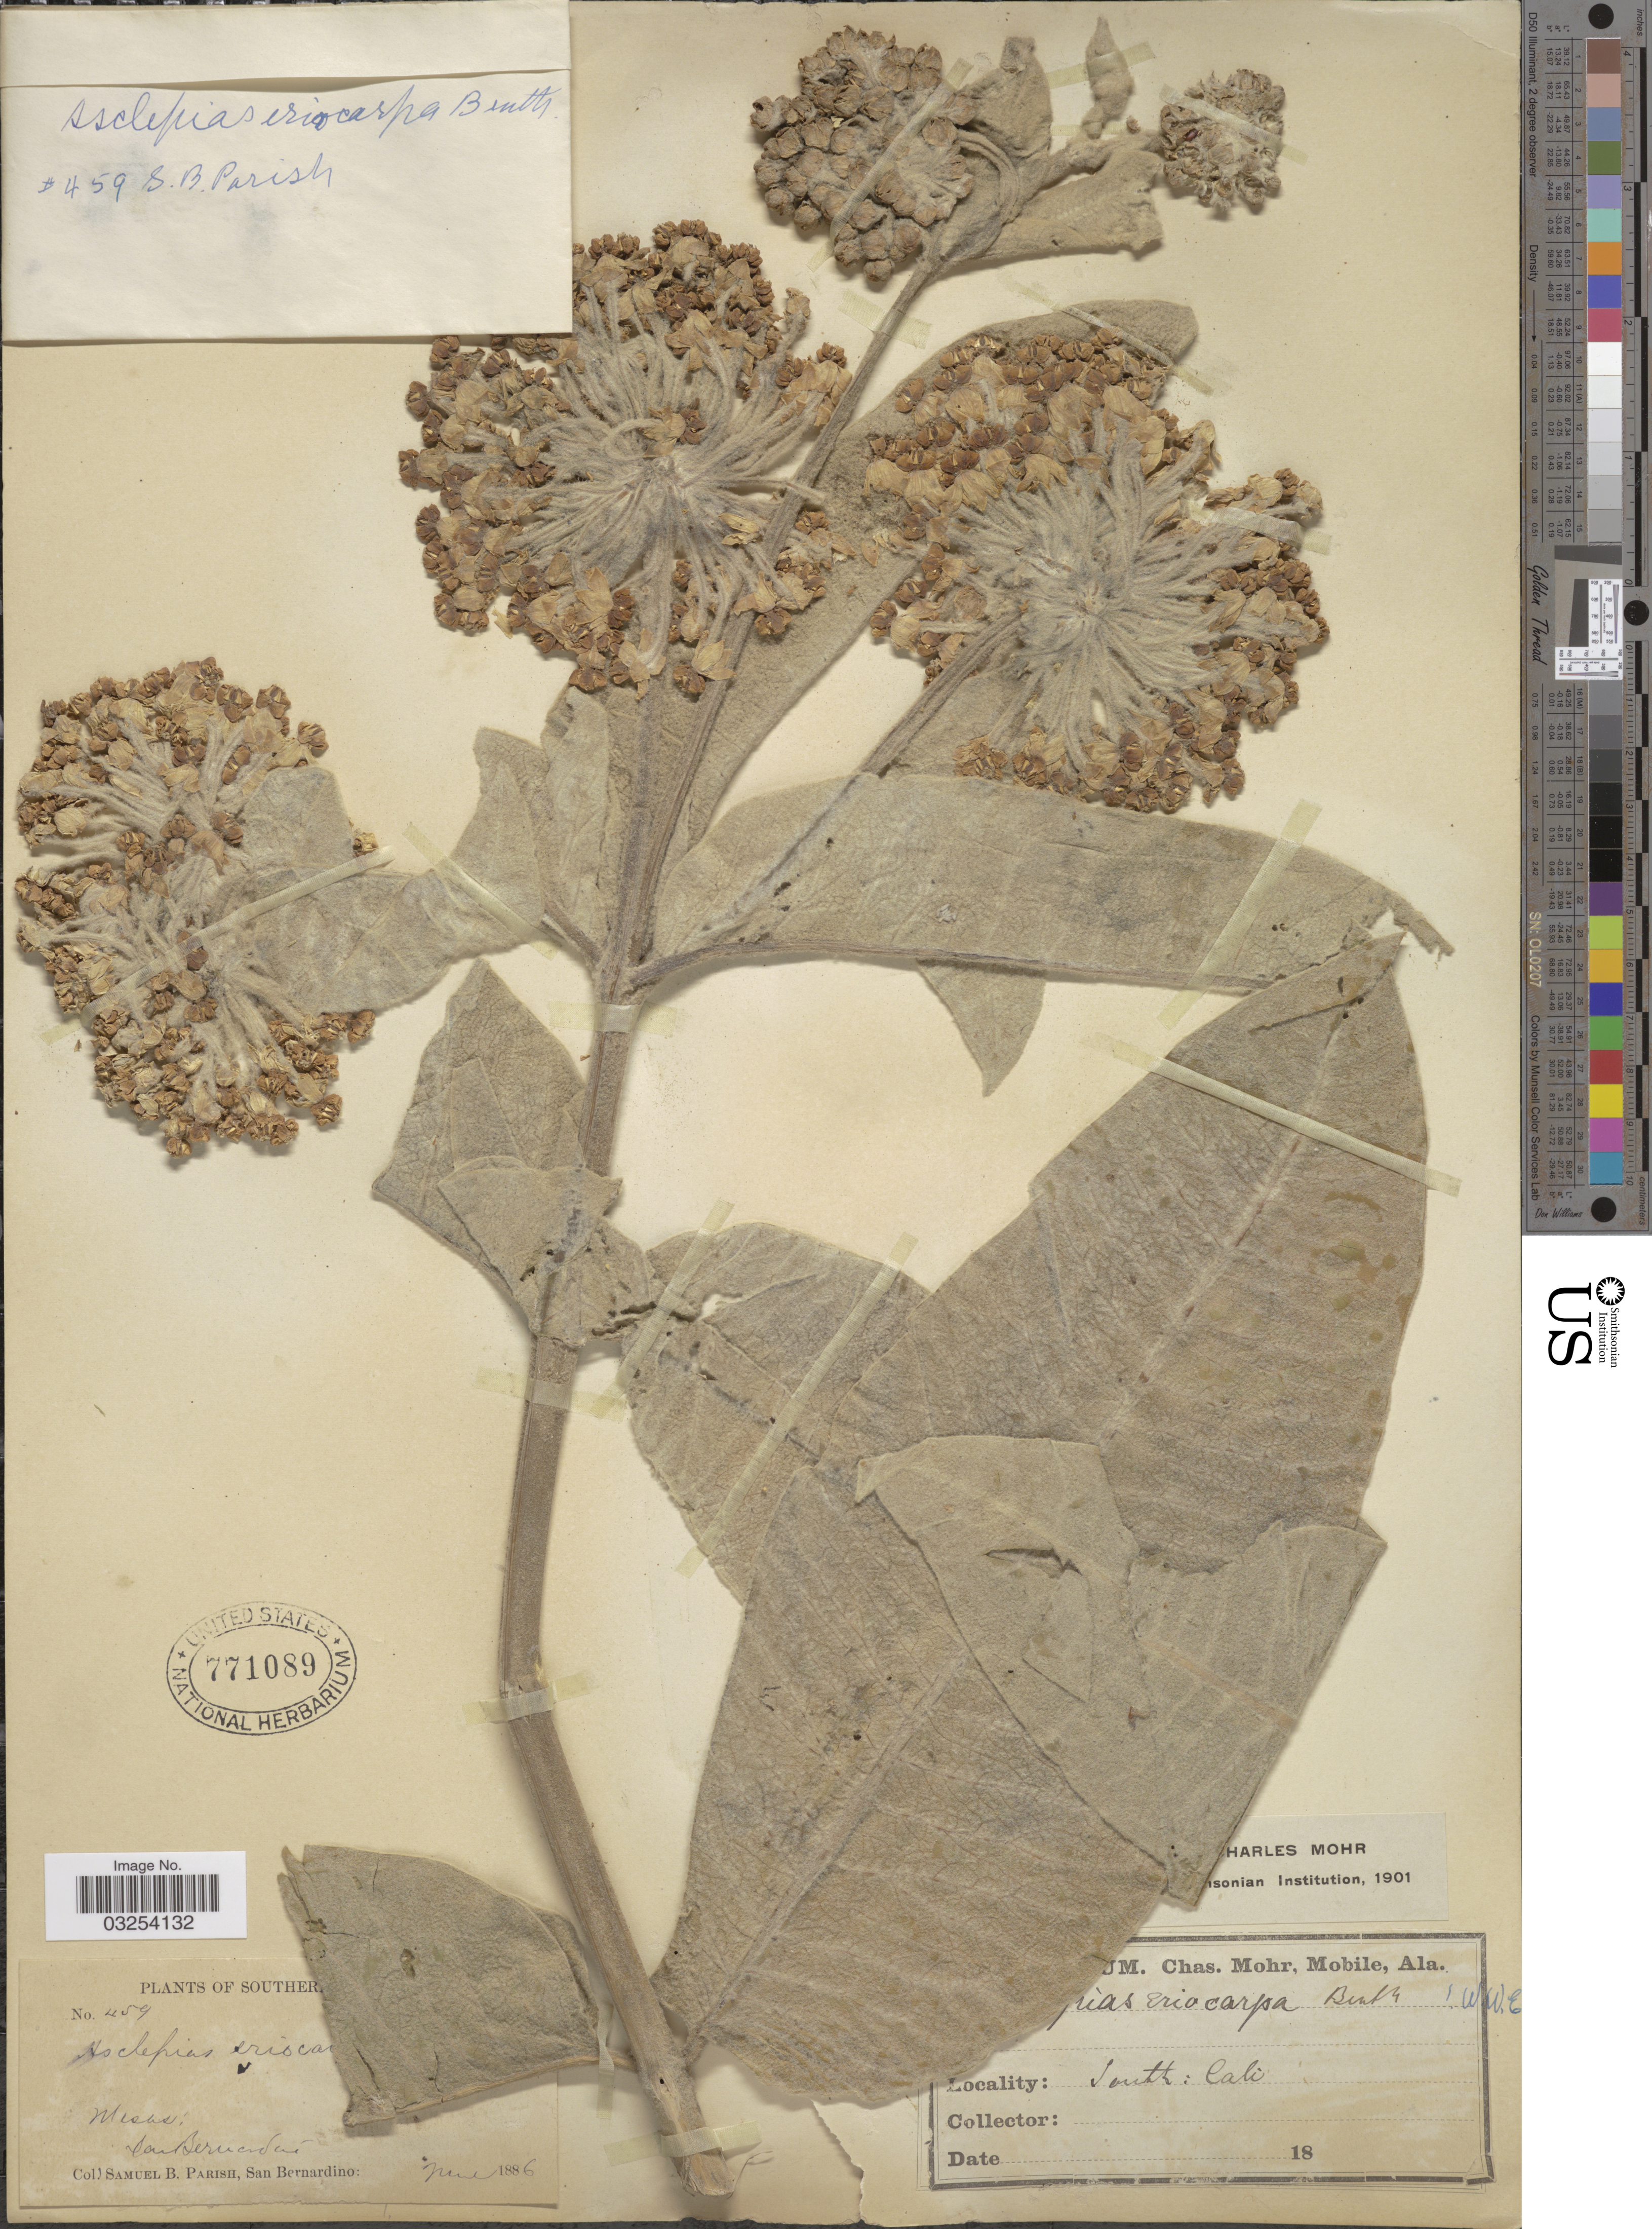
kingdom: Plantae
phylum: Tracheophyta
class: Magnoliopsida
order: Gentianales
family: Apocynaceae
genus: Asclepias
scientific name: Asclepias eriocarpa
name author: Benth.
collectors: S. B. Parish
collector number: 459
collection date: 1886-06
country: United States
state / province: California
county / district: San Bernardino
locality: South: Cali. Mesas: San Bernardino.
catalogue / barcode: US 771089